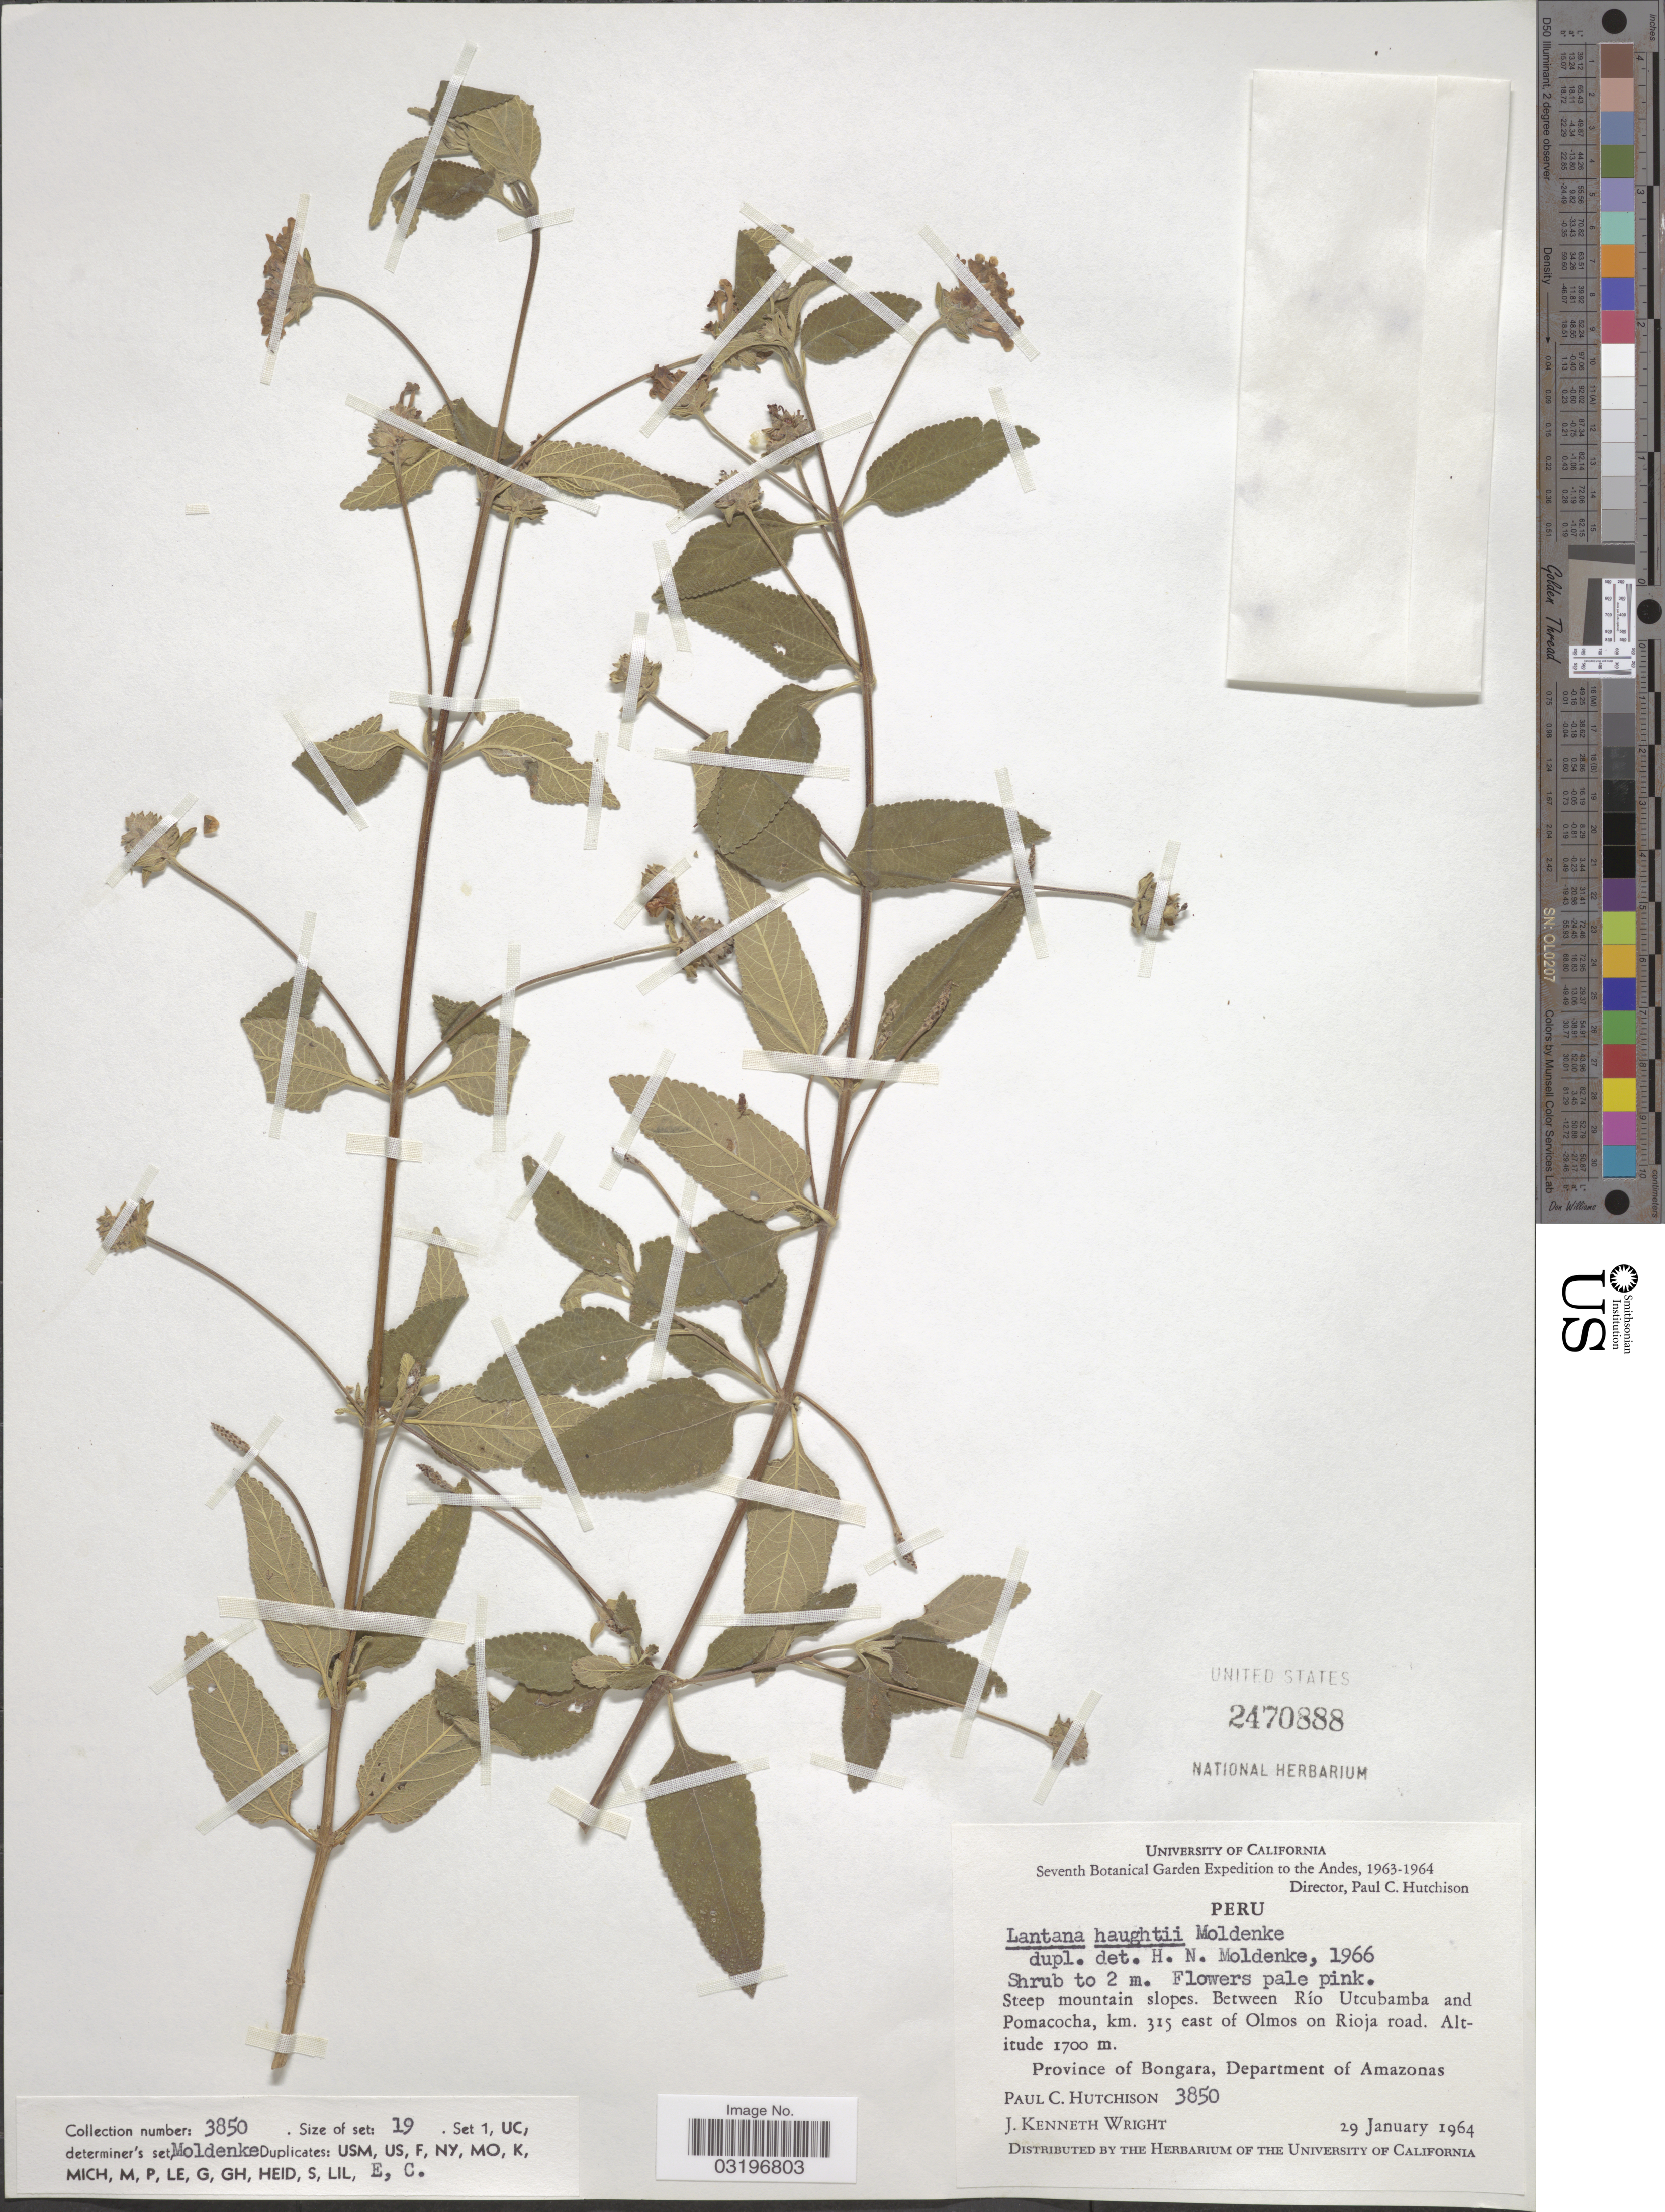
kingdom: Plantae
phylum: Tracheophyta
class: Magnoliopsida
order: Lamiales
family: Verbenaceae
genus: Lantana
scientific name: Lantana haughtii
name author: Moldenke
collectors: P. C. Hutchison & J. K. Wright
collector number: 3850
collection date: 1964-01-29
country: Peru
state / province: Amazonas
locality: Andes. Steep mountain slopes. Between Río Utcubamba and Pomacocha, km. 315 east of Olmos and Rioja road. Province of Bongara, Departament of Amazonas.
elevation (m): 1700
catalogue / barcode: US 2470888